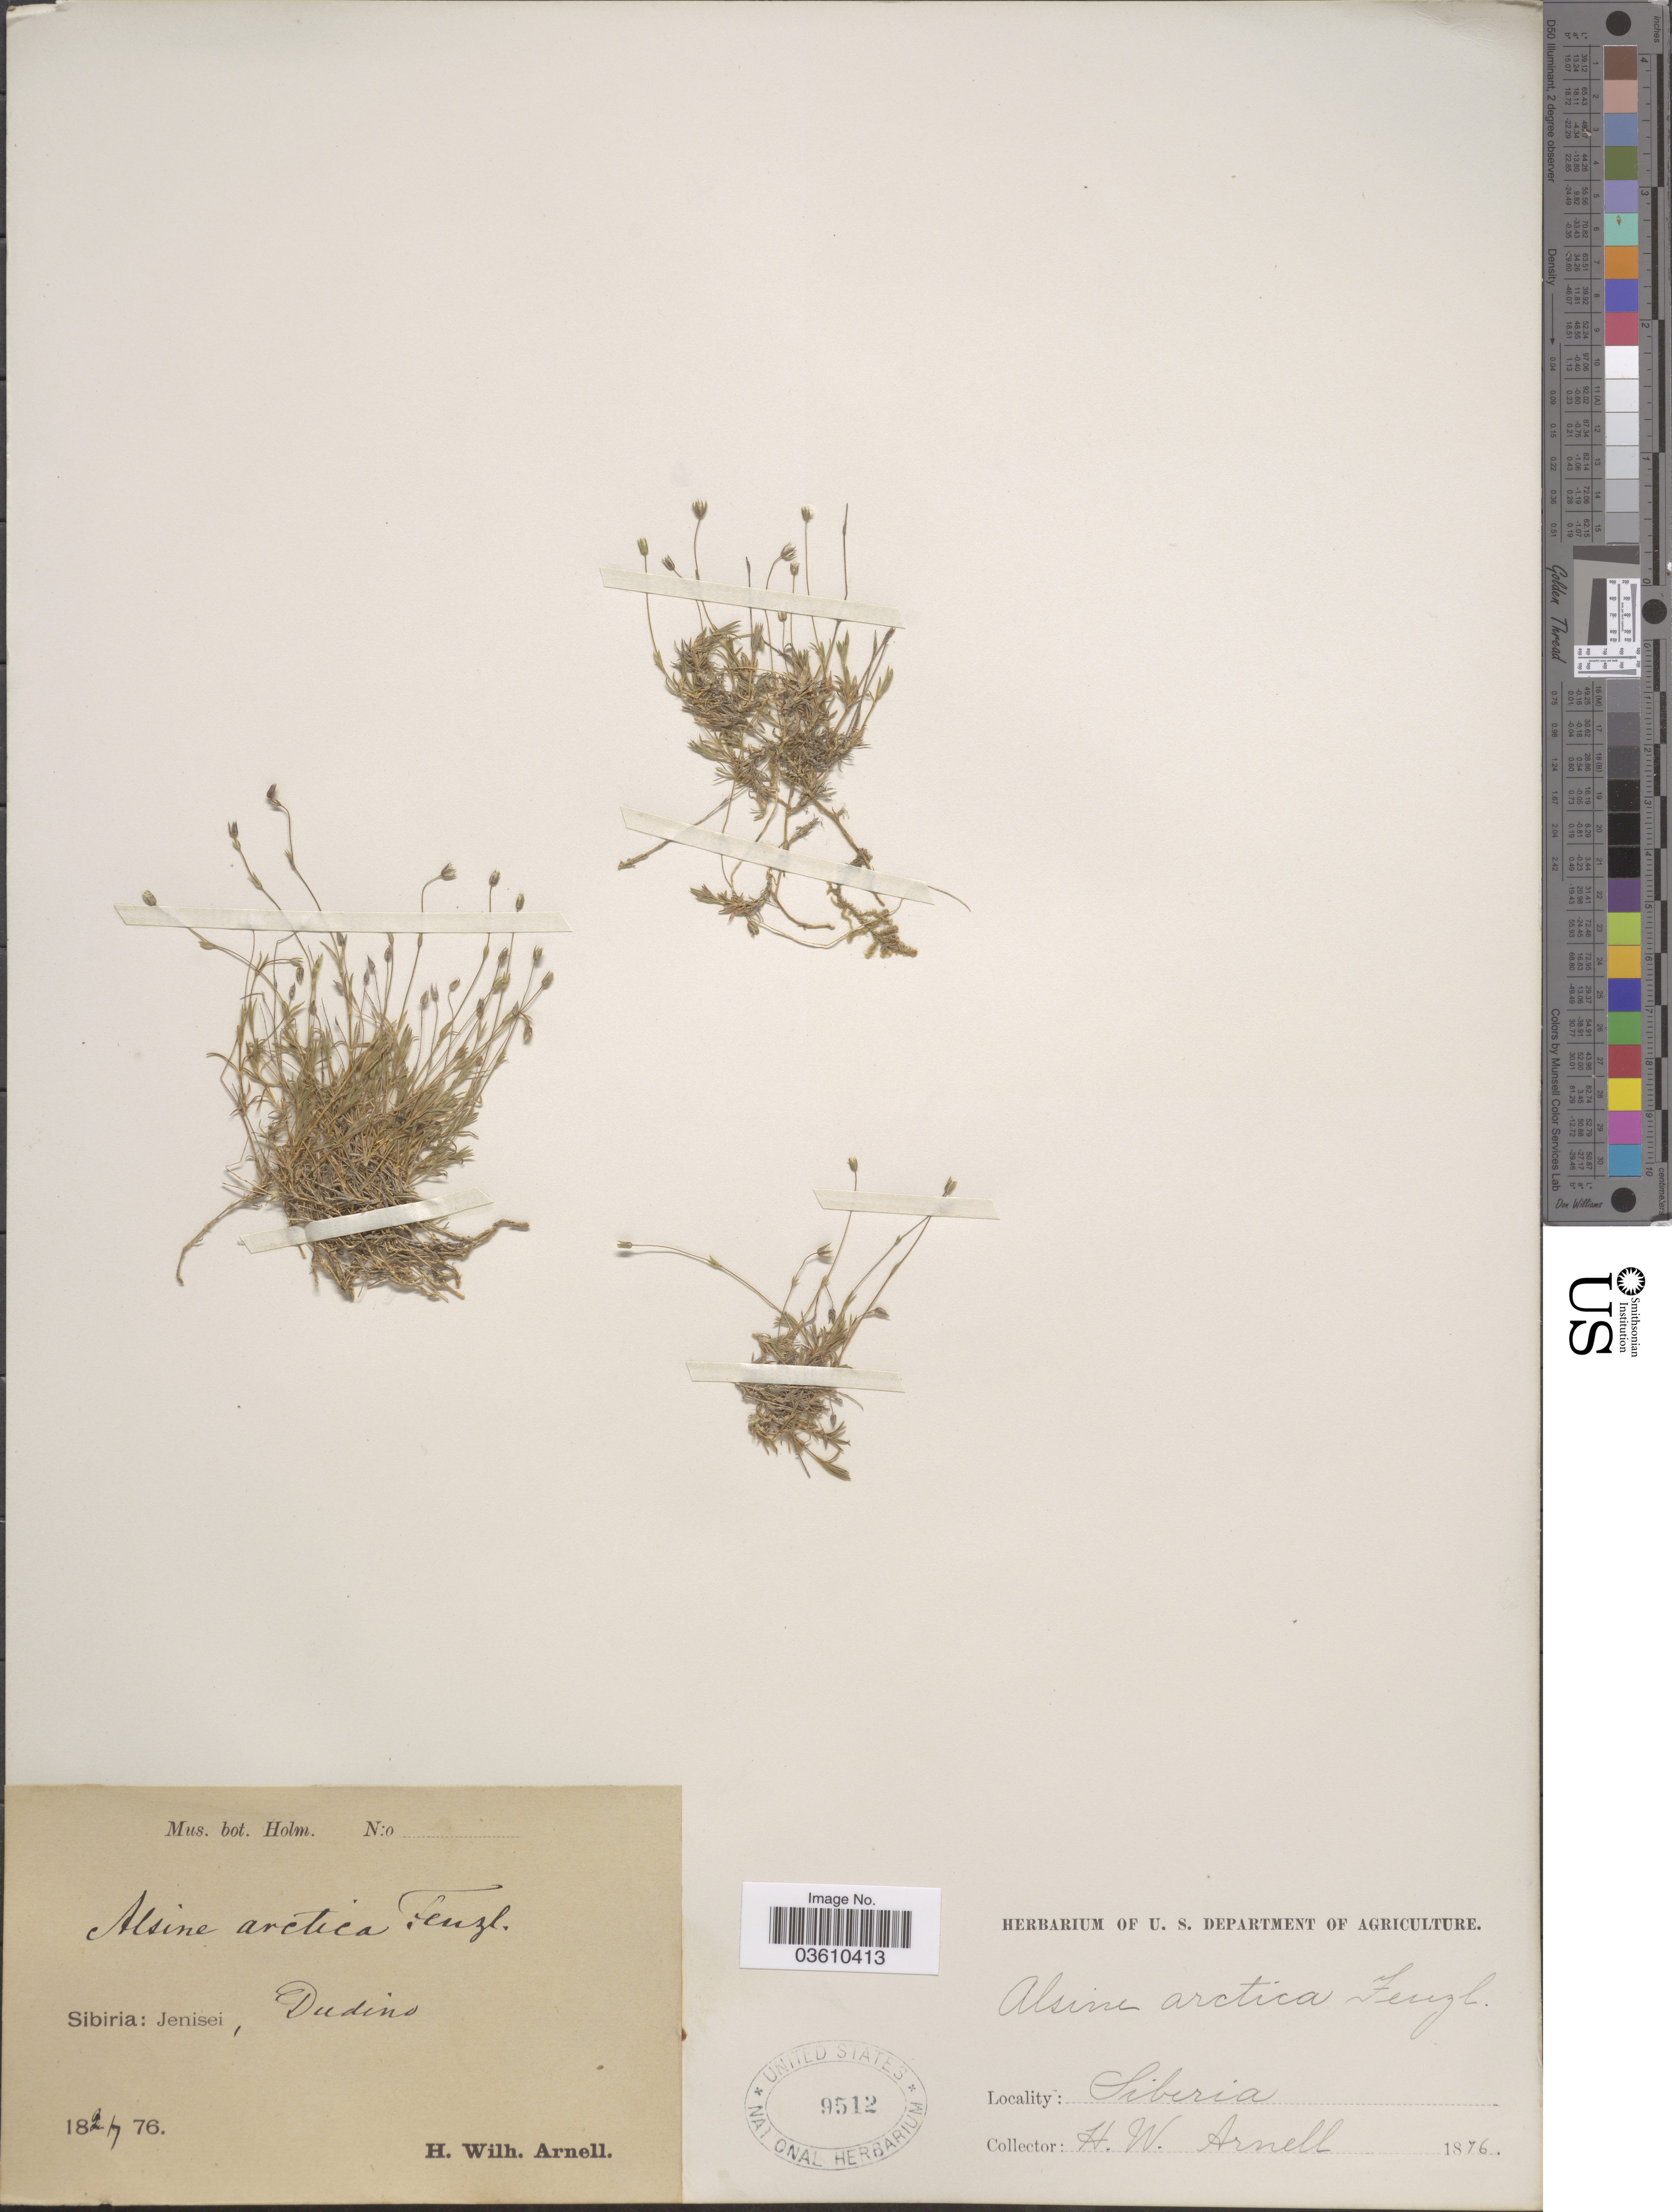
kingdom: Plantae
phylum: Tracheophyta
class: Magnoliopsida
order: Caryophyllales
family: Caryophyllaceae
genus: Sabulina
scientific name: Sabulina rubella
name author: (Wahlenb.) Dillenb. & Kadereit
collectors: H. W. Arnell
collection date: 1876-07-02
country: Russian Federation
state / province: Krasnoyarsk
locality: Sibiria: Jenisei, Dudino.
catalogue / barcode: US 9512